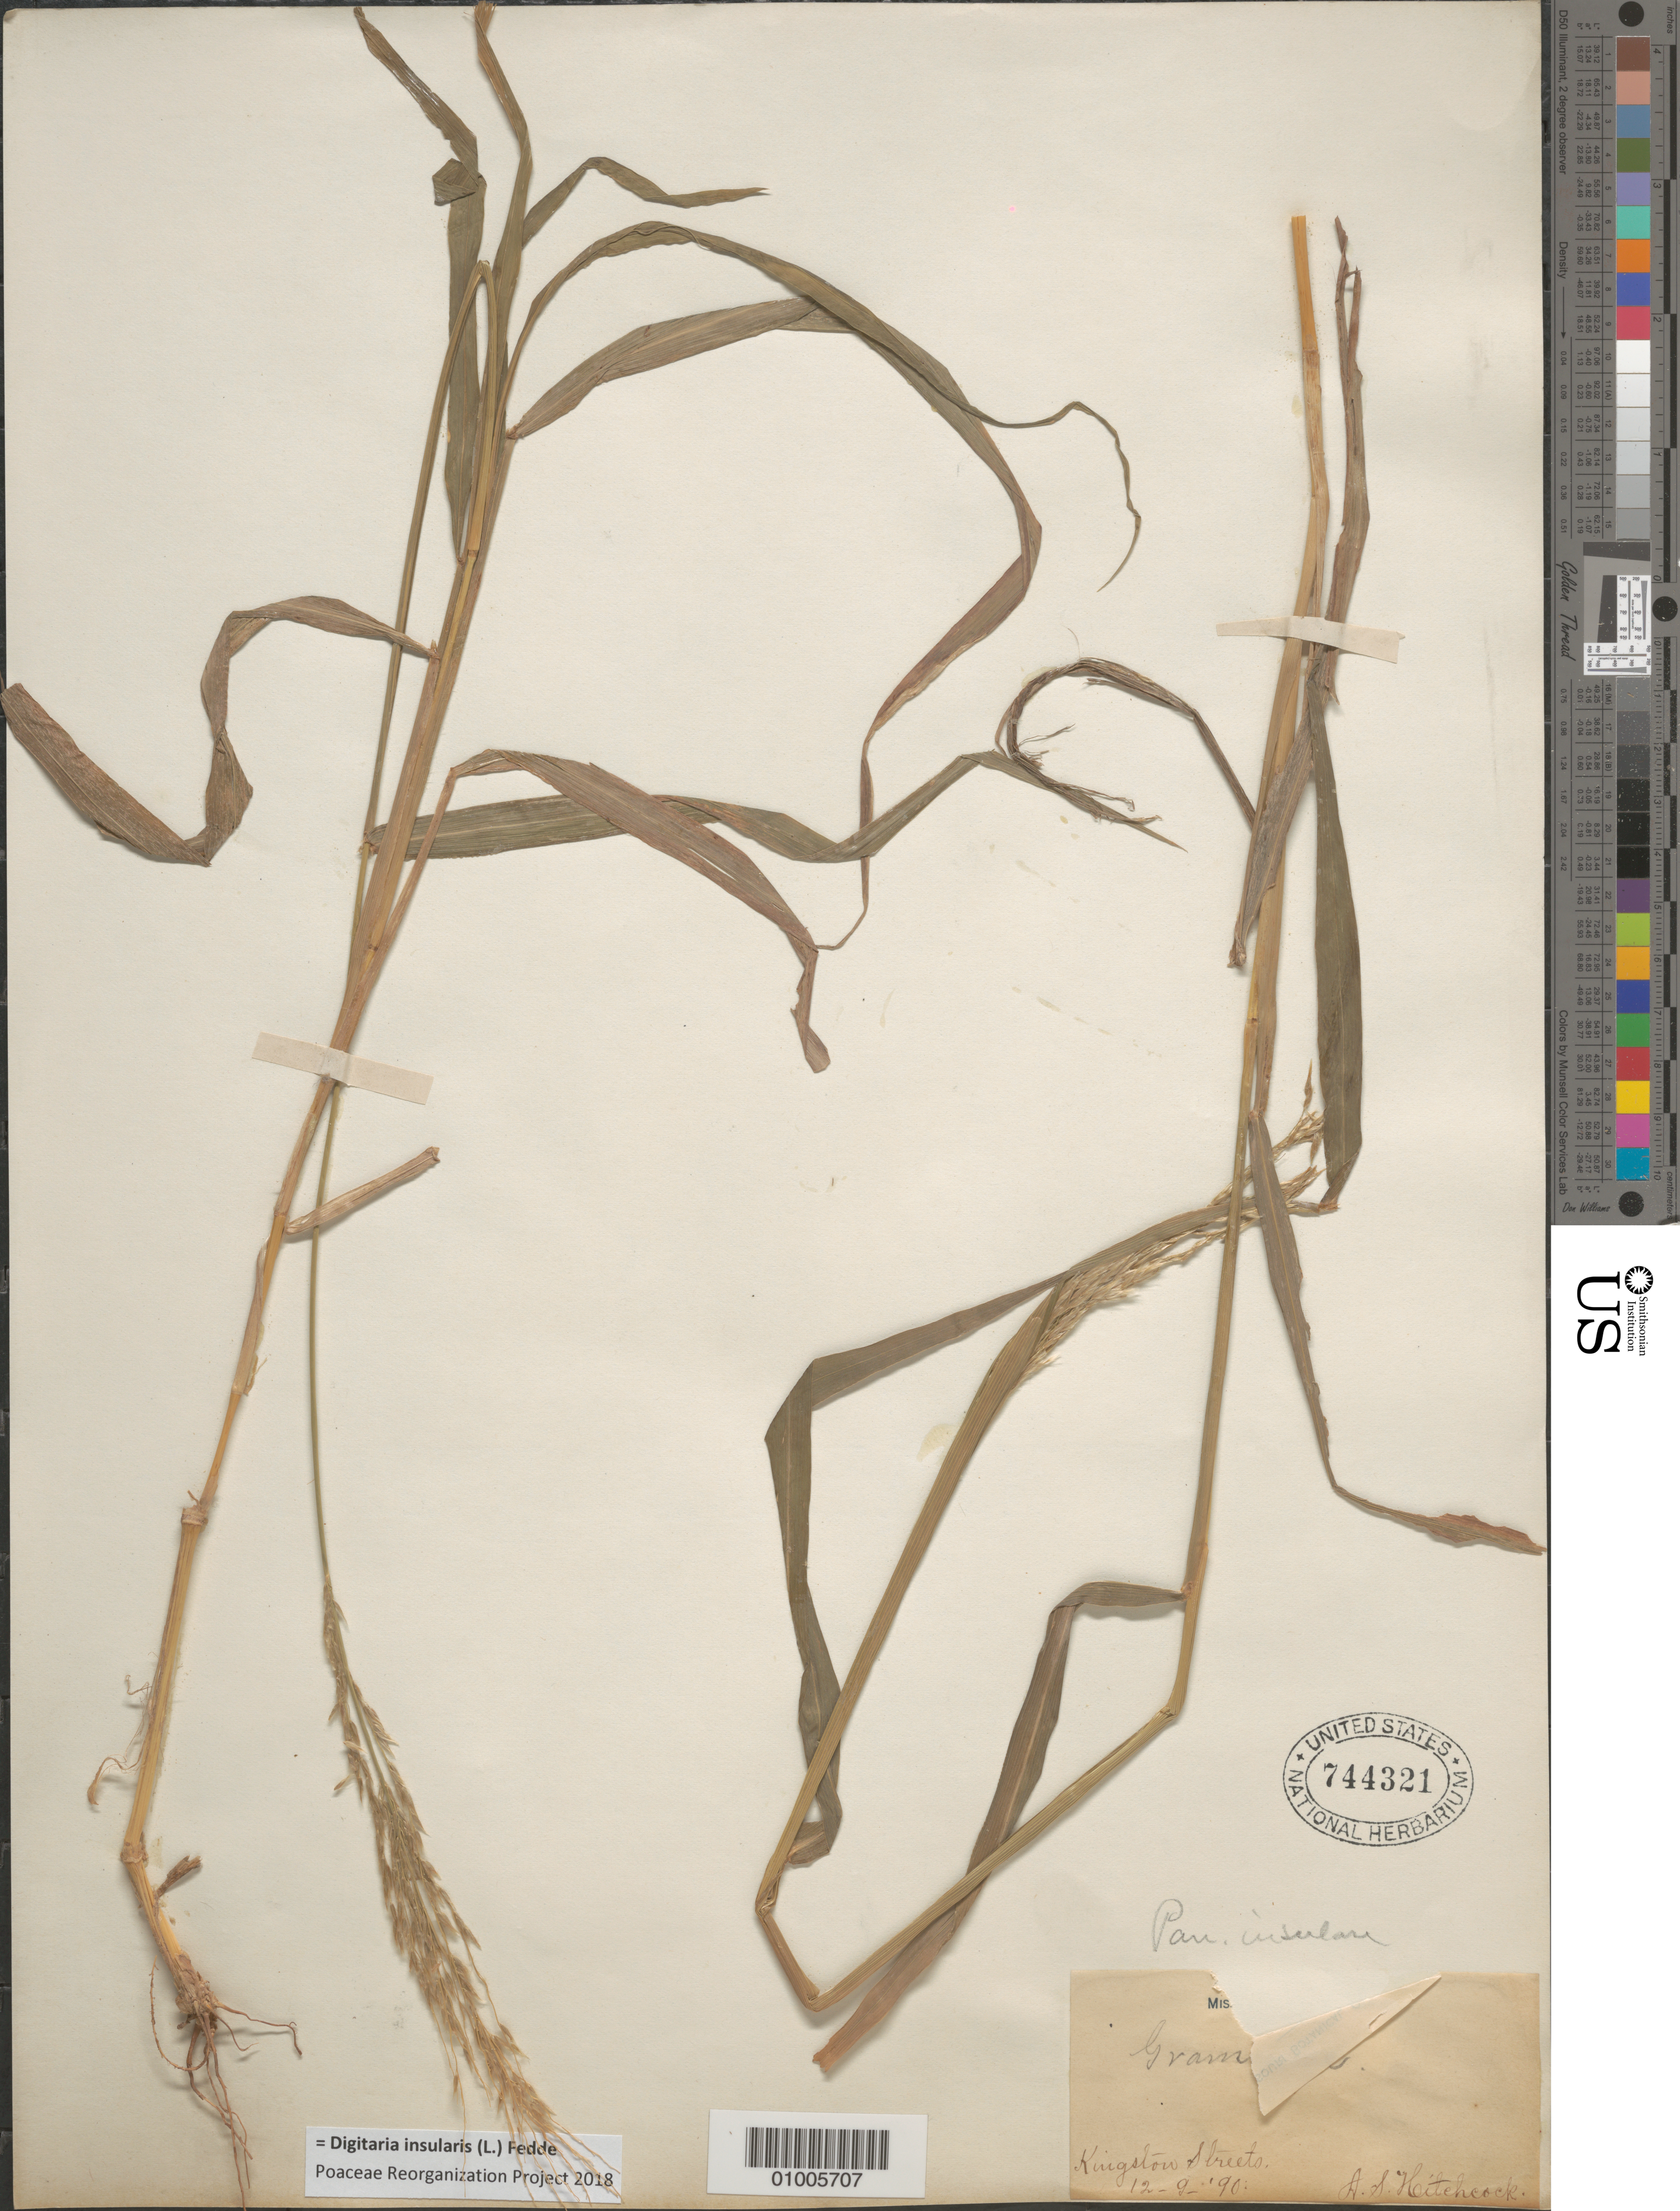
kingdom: Plantae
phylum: Tracheophyta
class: Liliopsida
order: Poales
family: Poaceae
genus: Digitaria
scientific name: Digitaria insularis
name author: (L.) Mez ex Ekman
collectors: A. S. Hitchcock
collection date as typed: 12 Sep 1890 or 09 Dec 1890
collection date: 1890-09-12 or 1890-12-09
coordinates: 0 N, 0 E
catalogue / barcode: US 744321